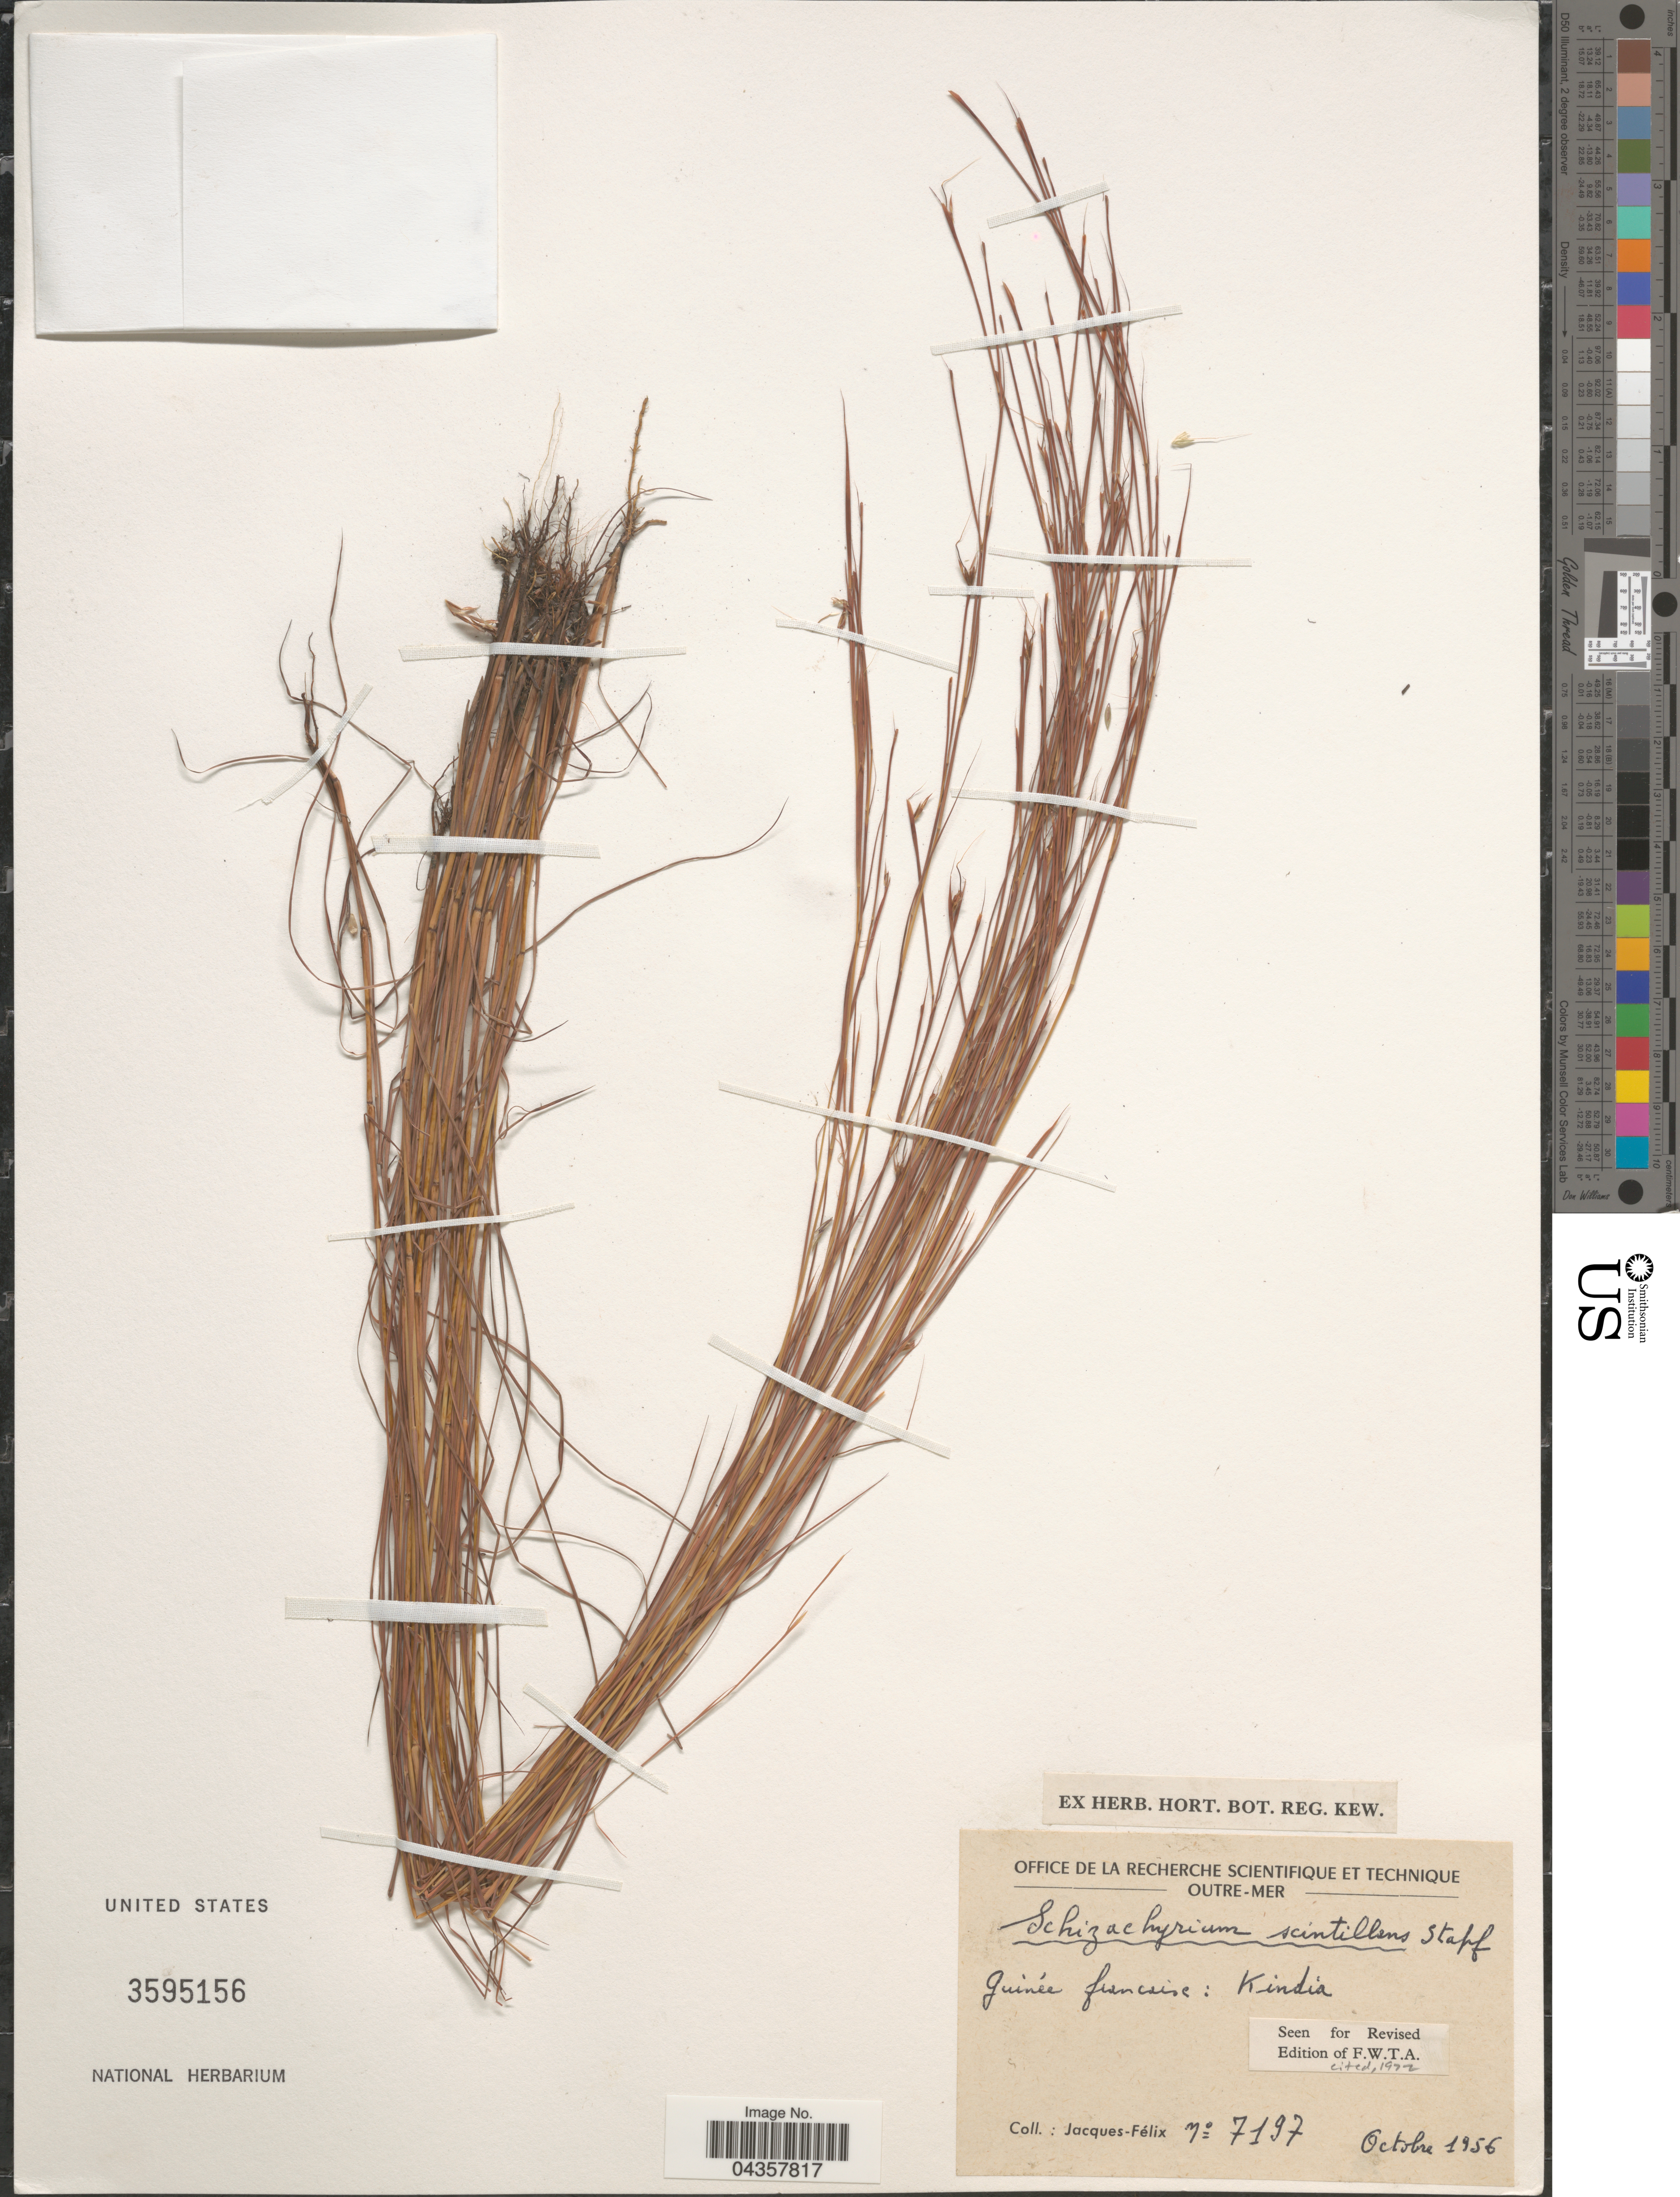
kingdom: Plantae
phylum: Tracheophyta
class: Liliopsida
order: Poales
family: Poaceae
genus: Schizachyrium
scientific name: Schizachyrium scintillans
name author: Stapf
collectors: Jacques-Félix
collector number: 7197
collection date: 1956-10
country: French Guiana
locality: Guinée francaise: Kindia.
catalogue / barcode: US 3595156